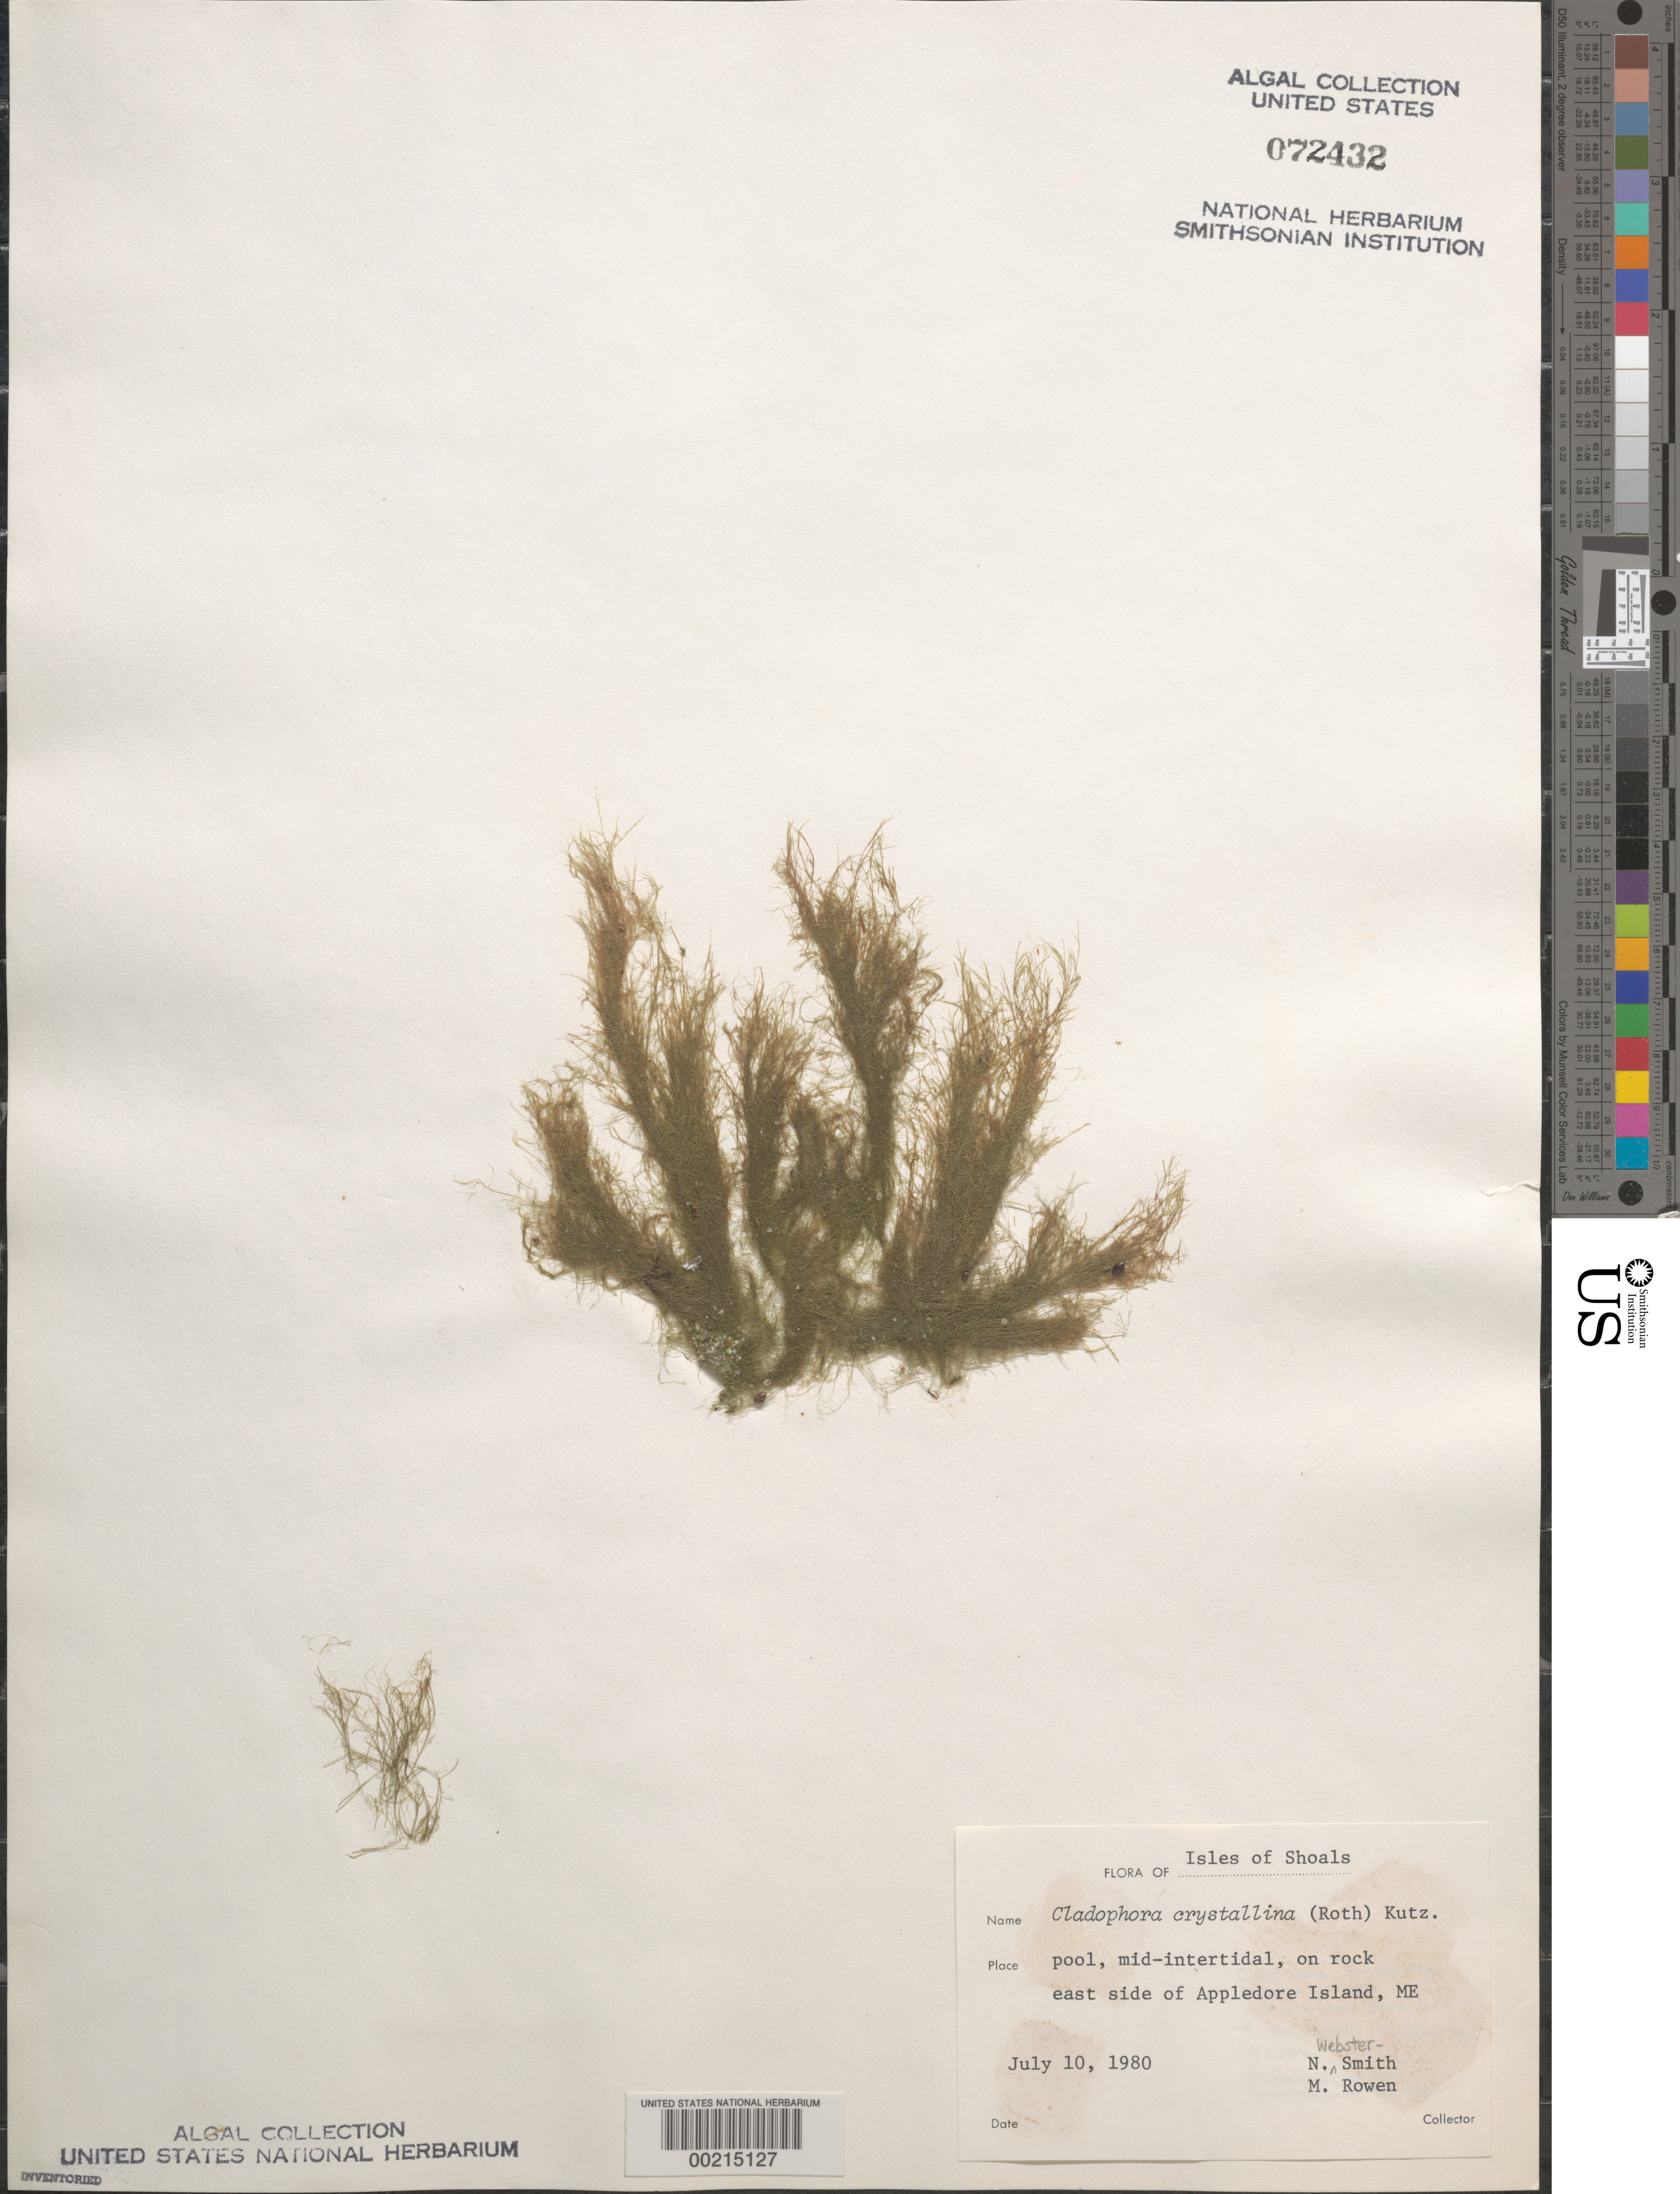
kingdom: Plantae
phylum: Chlorophyta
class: Ulvophyceae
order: Cladophorales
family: Cladophoraceae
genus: Cladophora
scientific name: Cladophora crystallina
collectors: N. Webster-Smith & M. Rowen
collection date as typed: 10 Jun 1966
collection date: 1966-06-10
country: United States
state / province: Maine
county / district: York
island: Appledore Island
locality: East side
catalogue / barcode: US 72432